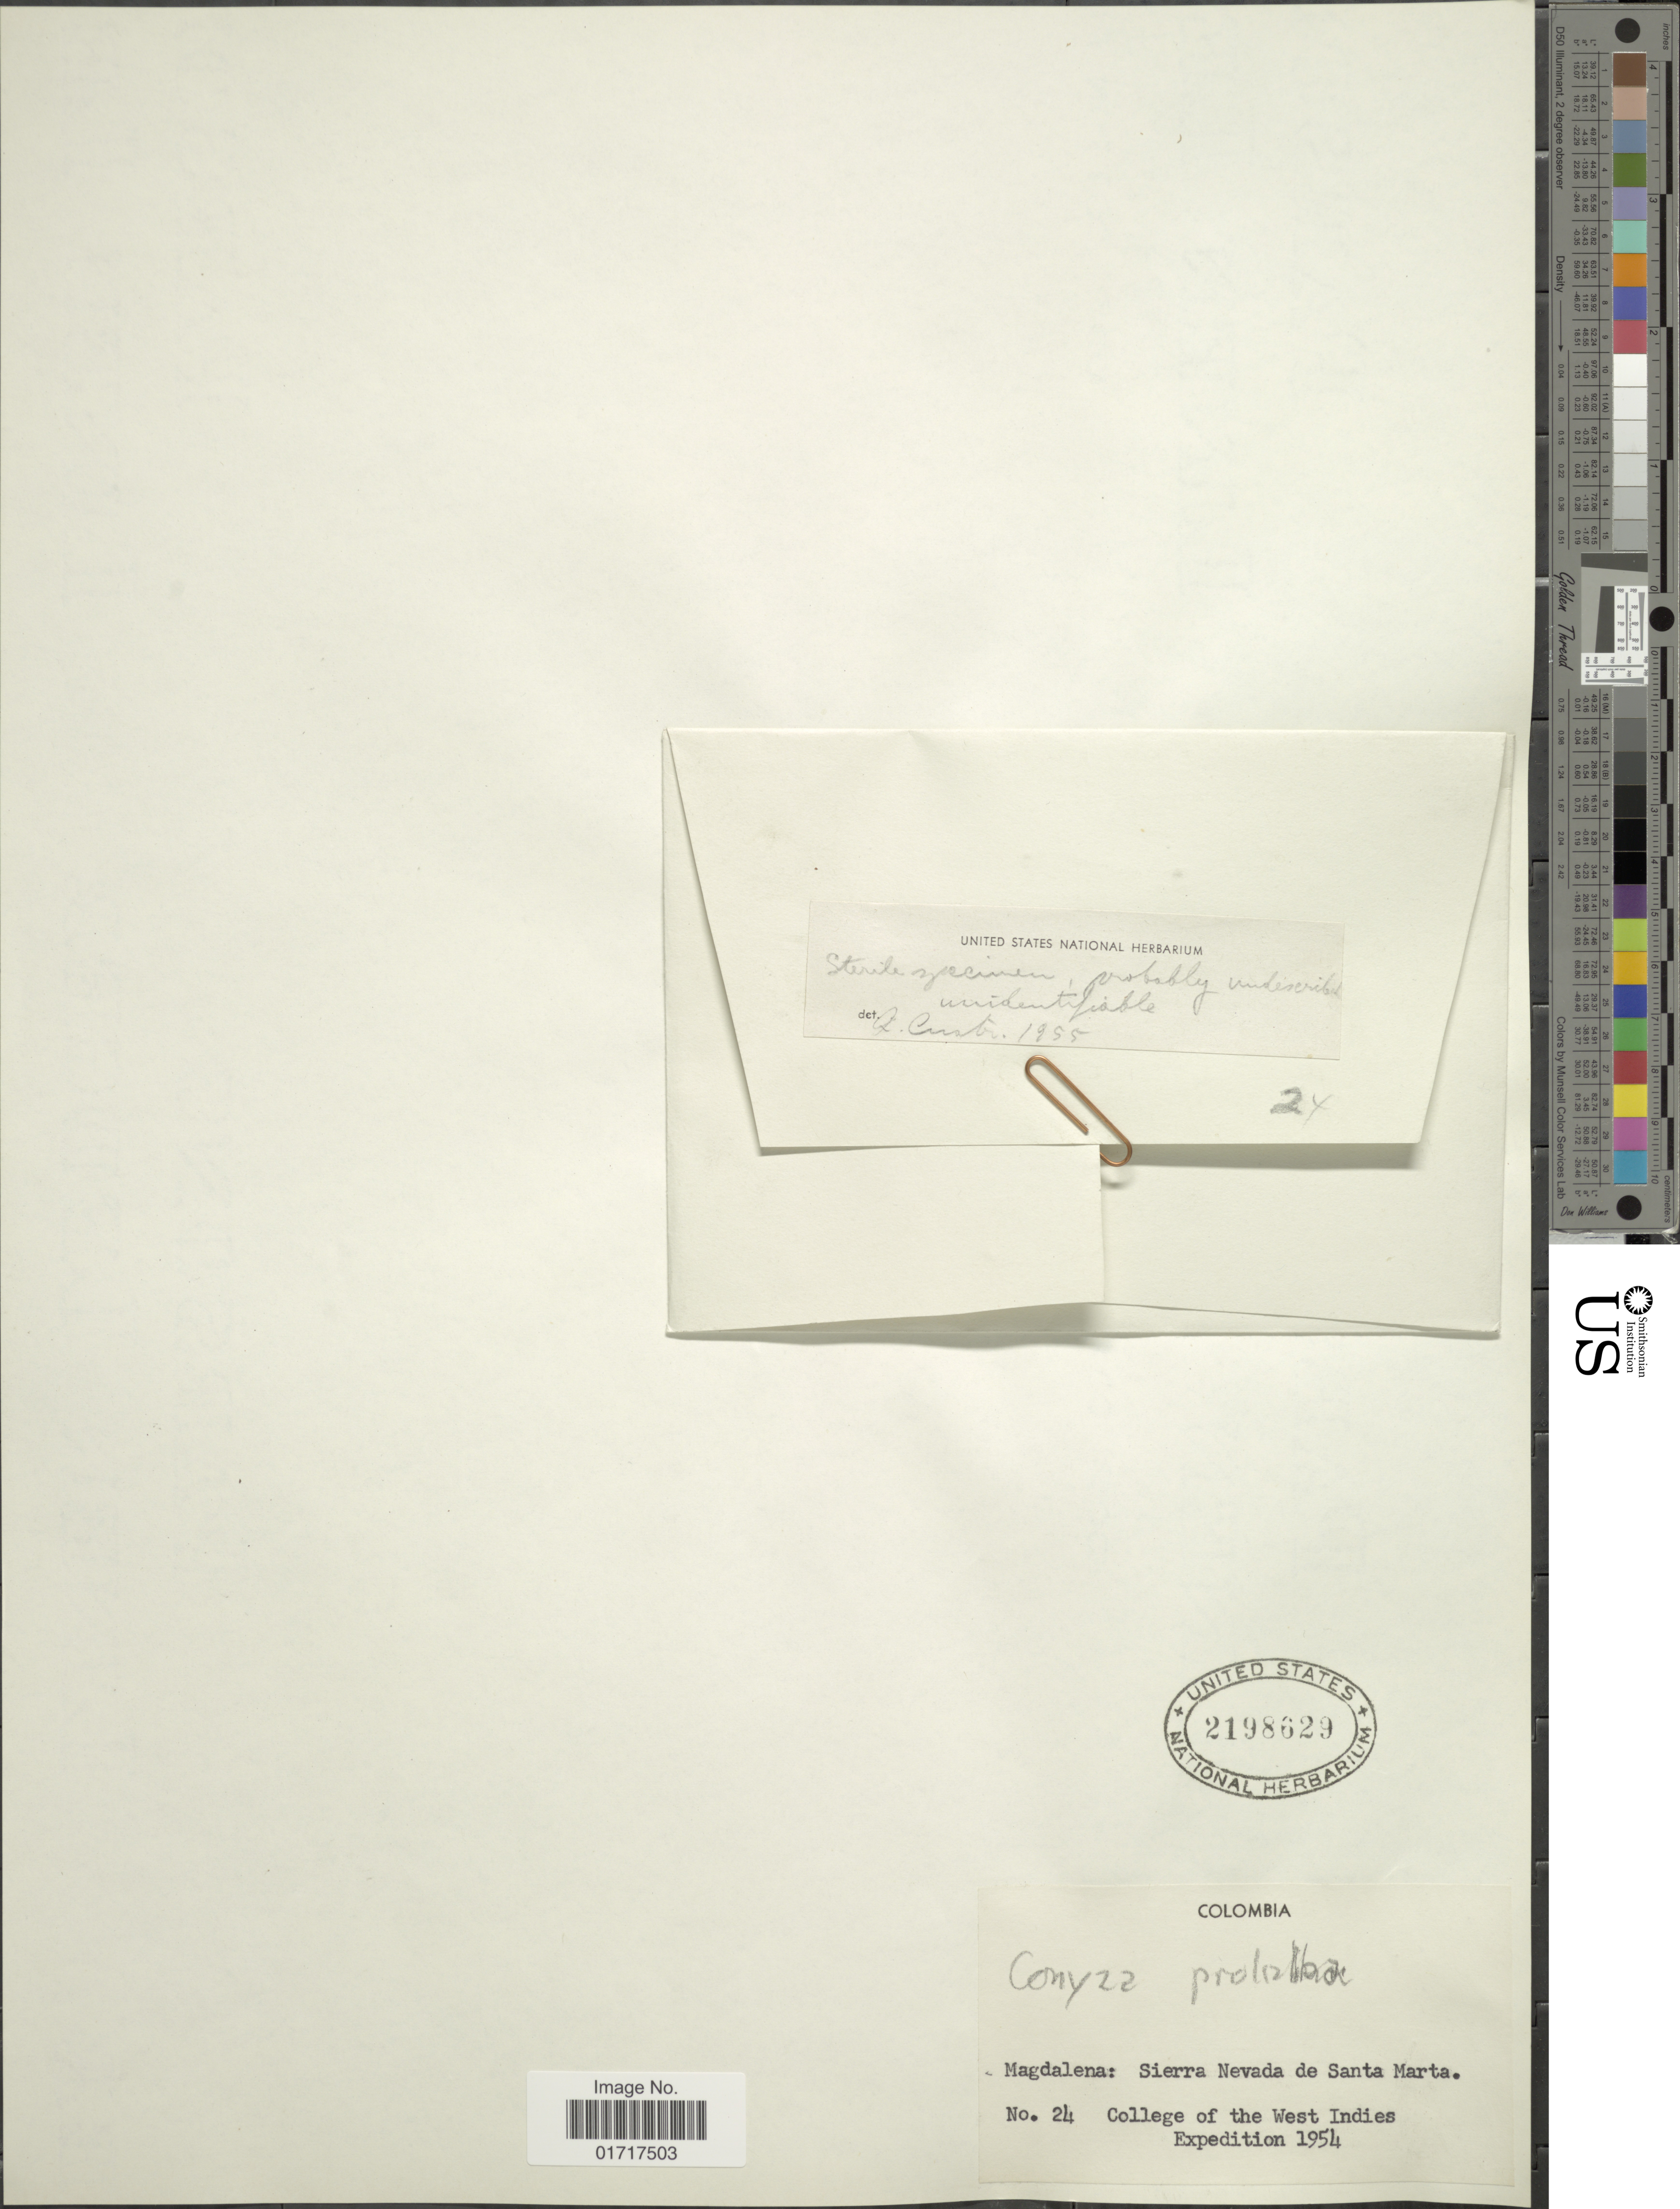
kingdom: Plantae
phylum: Tracheophyta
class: Magnoliopsida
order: Asterales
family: Asteraceae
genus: Conyza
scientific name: Conyza prolialba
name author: Cuatrec.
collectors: College of the West Indies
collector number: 24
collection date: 1954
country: Colombia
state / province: Magdalena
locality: Magdalena: Sierra Nevada de Santa Marta.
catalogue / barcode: US 2198629